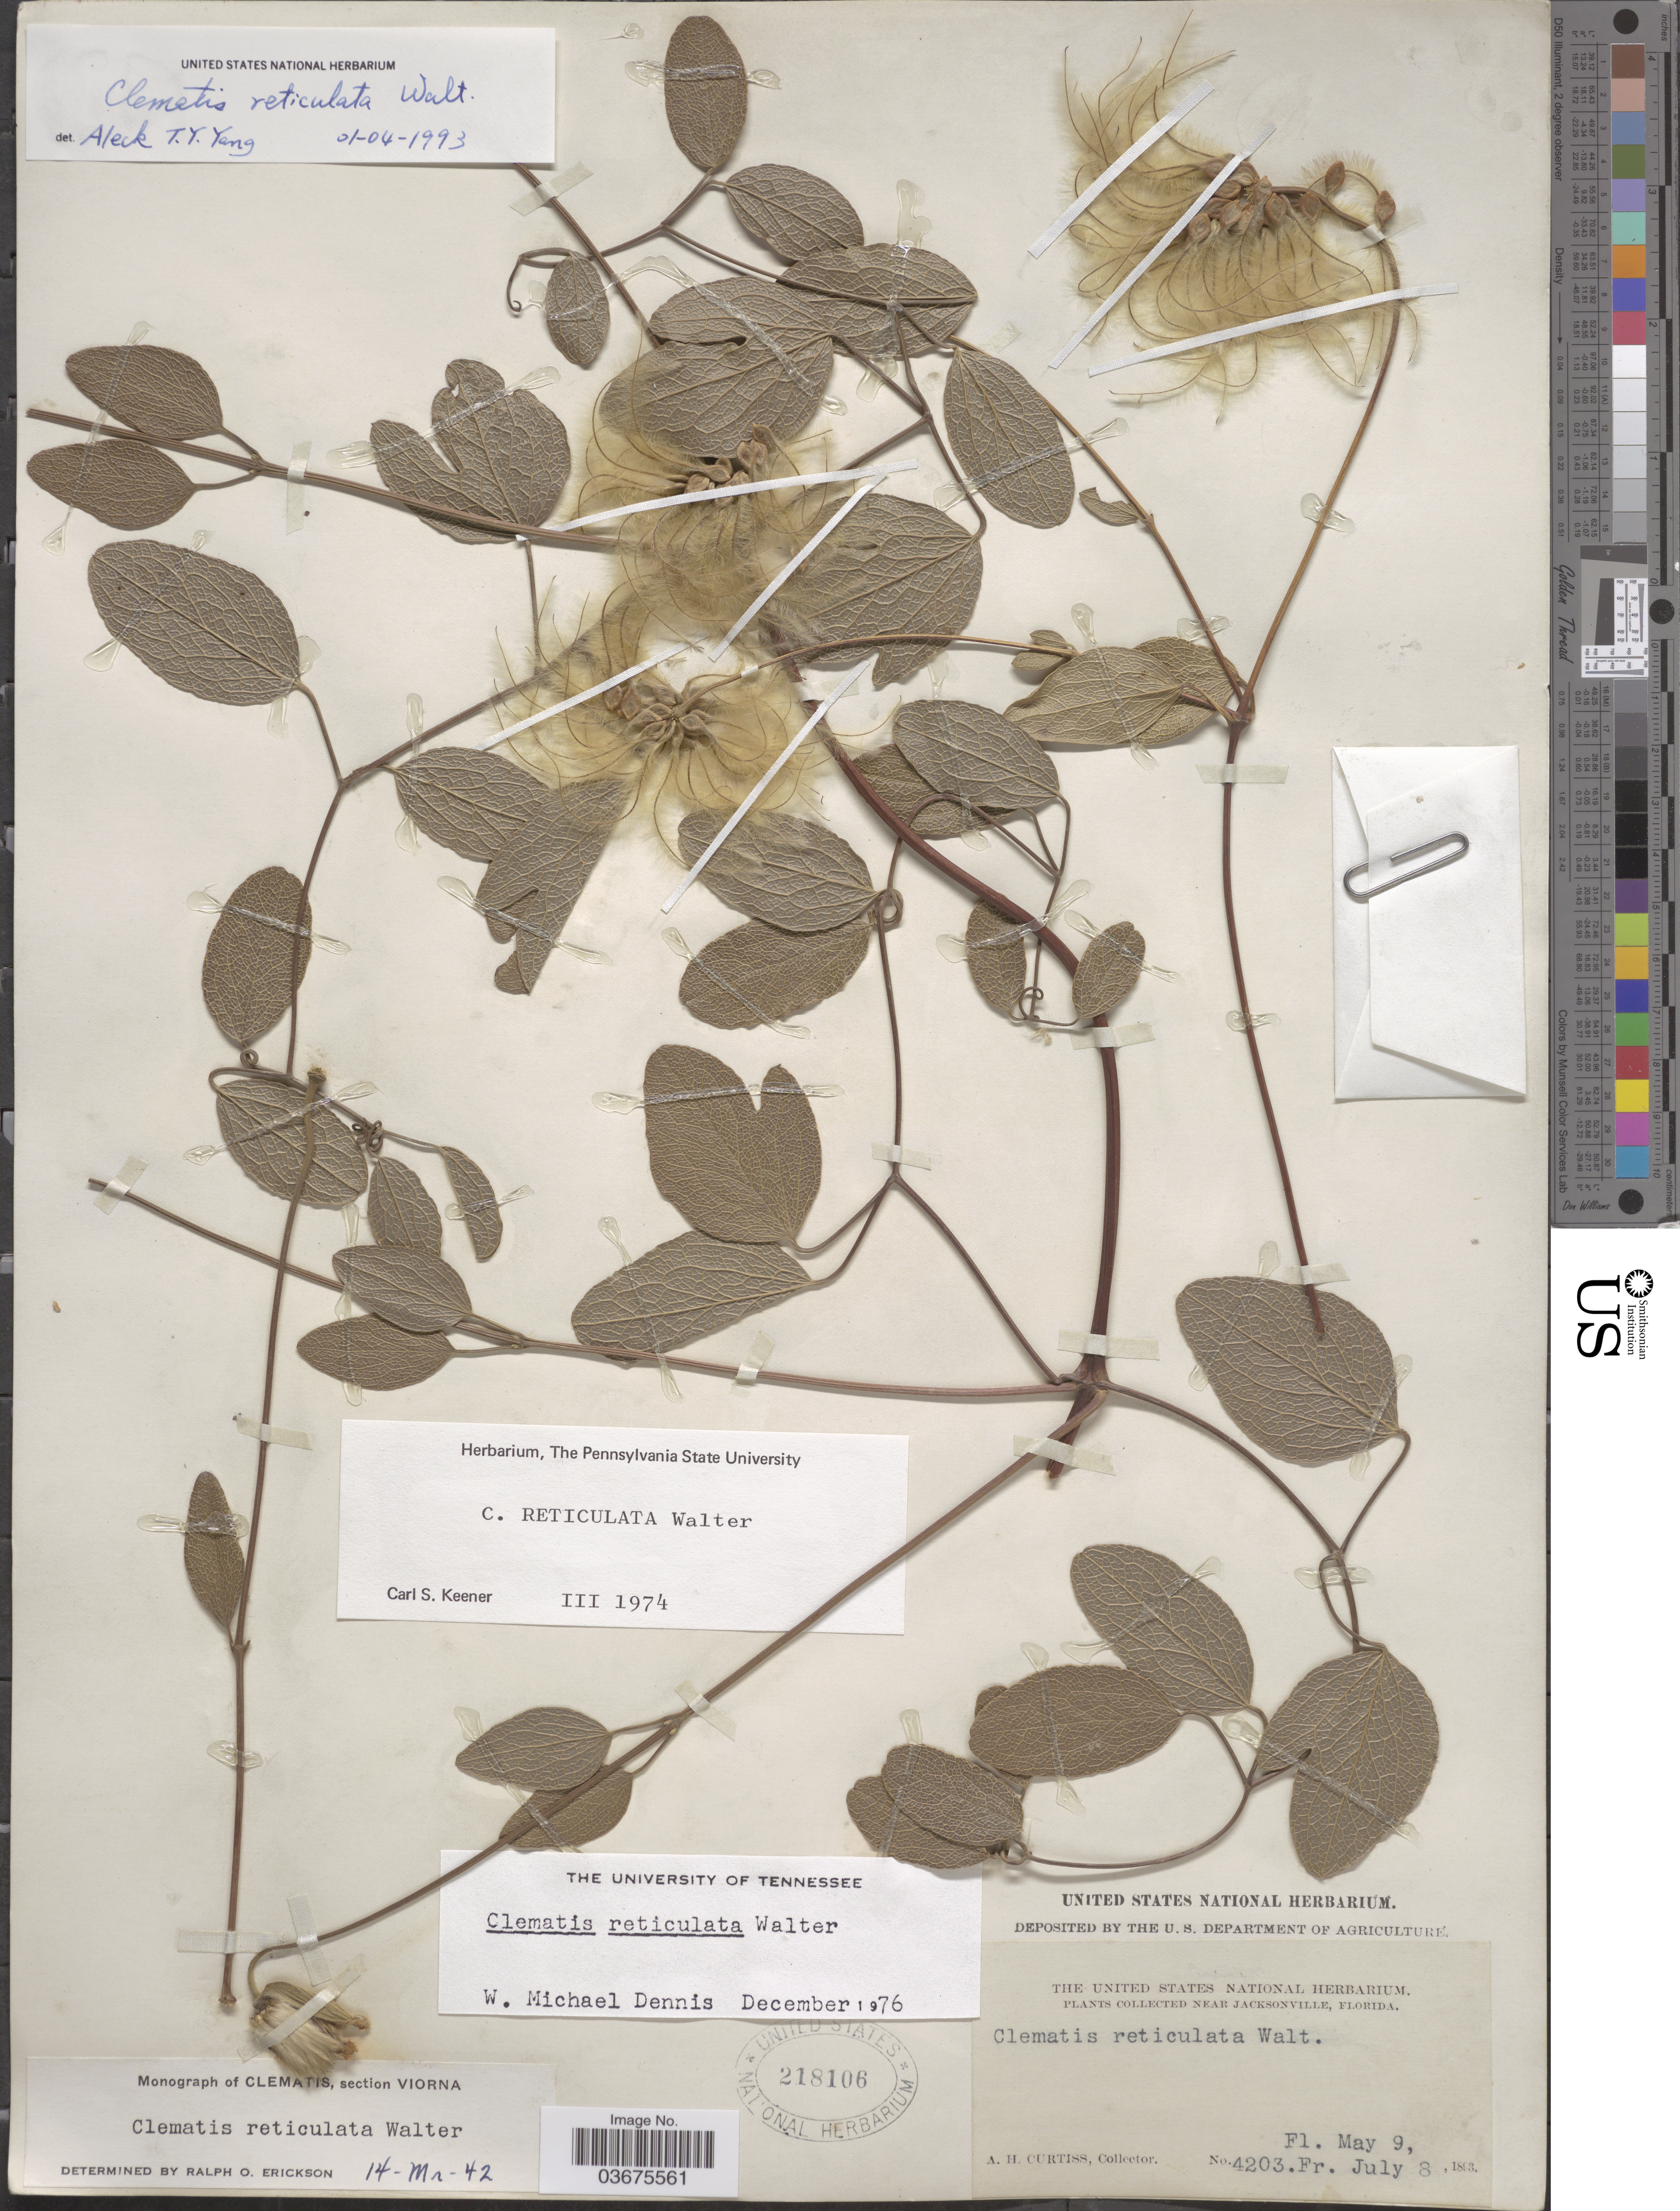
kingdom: Plantae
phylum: Tracheophyta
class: Magnoliopsida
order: Ranunculales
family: Ranunculaceae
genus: Clematis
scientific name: Clematis reticulata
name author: Walter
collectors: A. H. Curtiss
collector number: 4203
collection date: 1893-05-09/1893-07-08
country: United States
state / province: Florida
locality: Near Jacksonville.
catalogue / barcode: US 218106